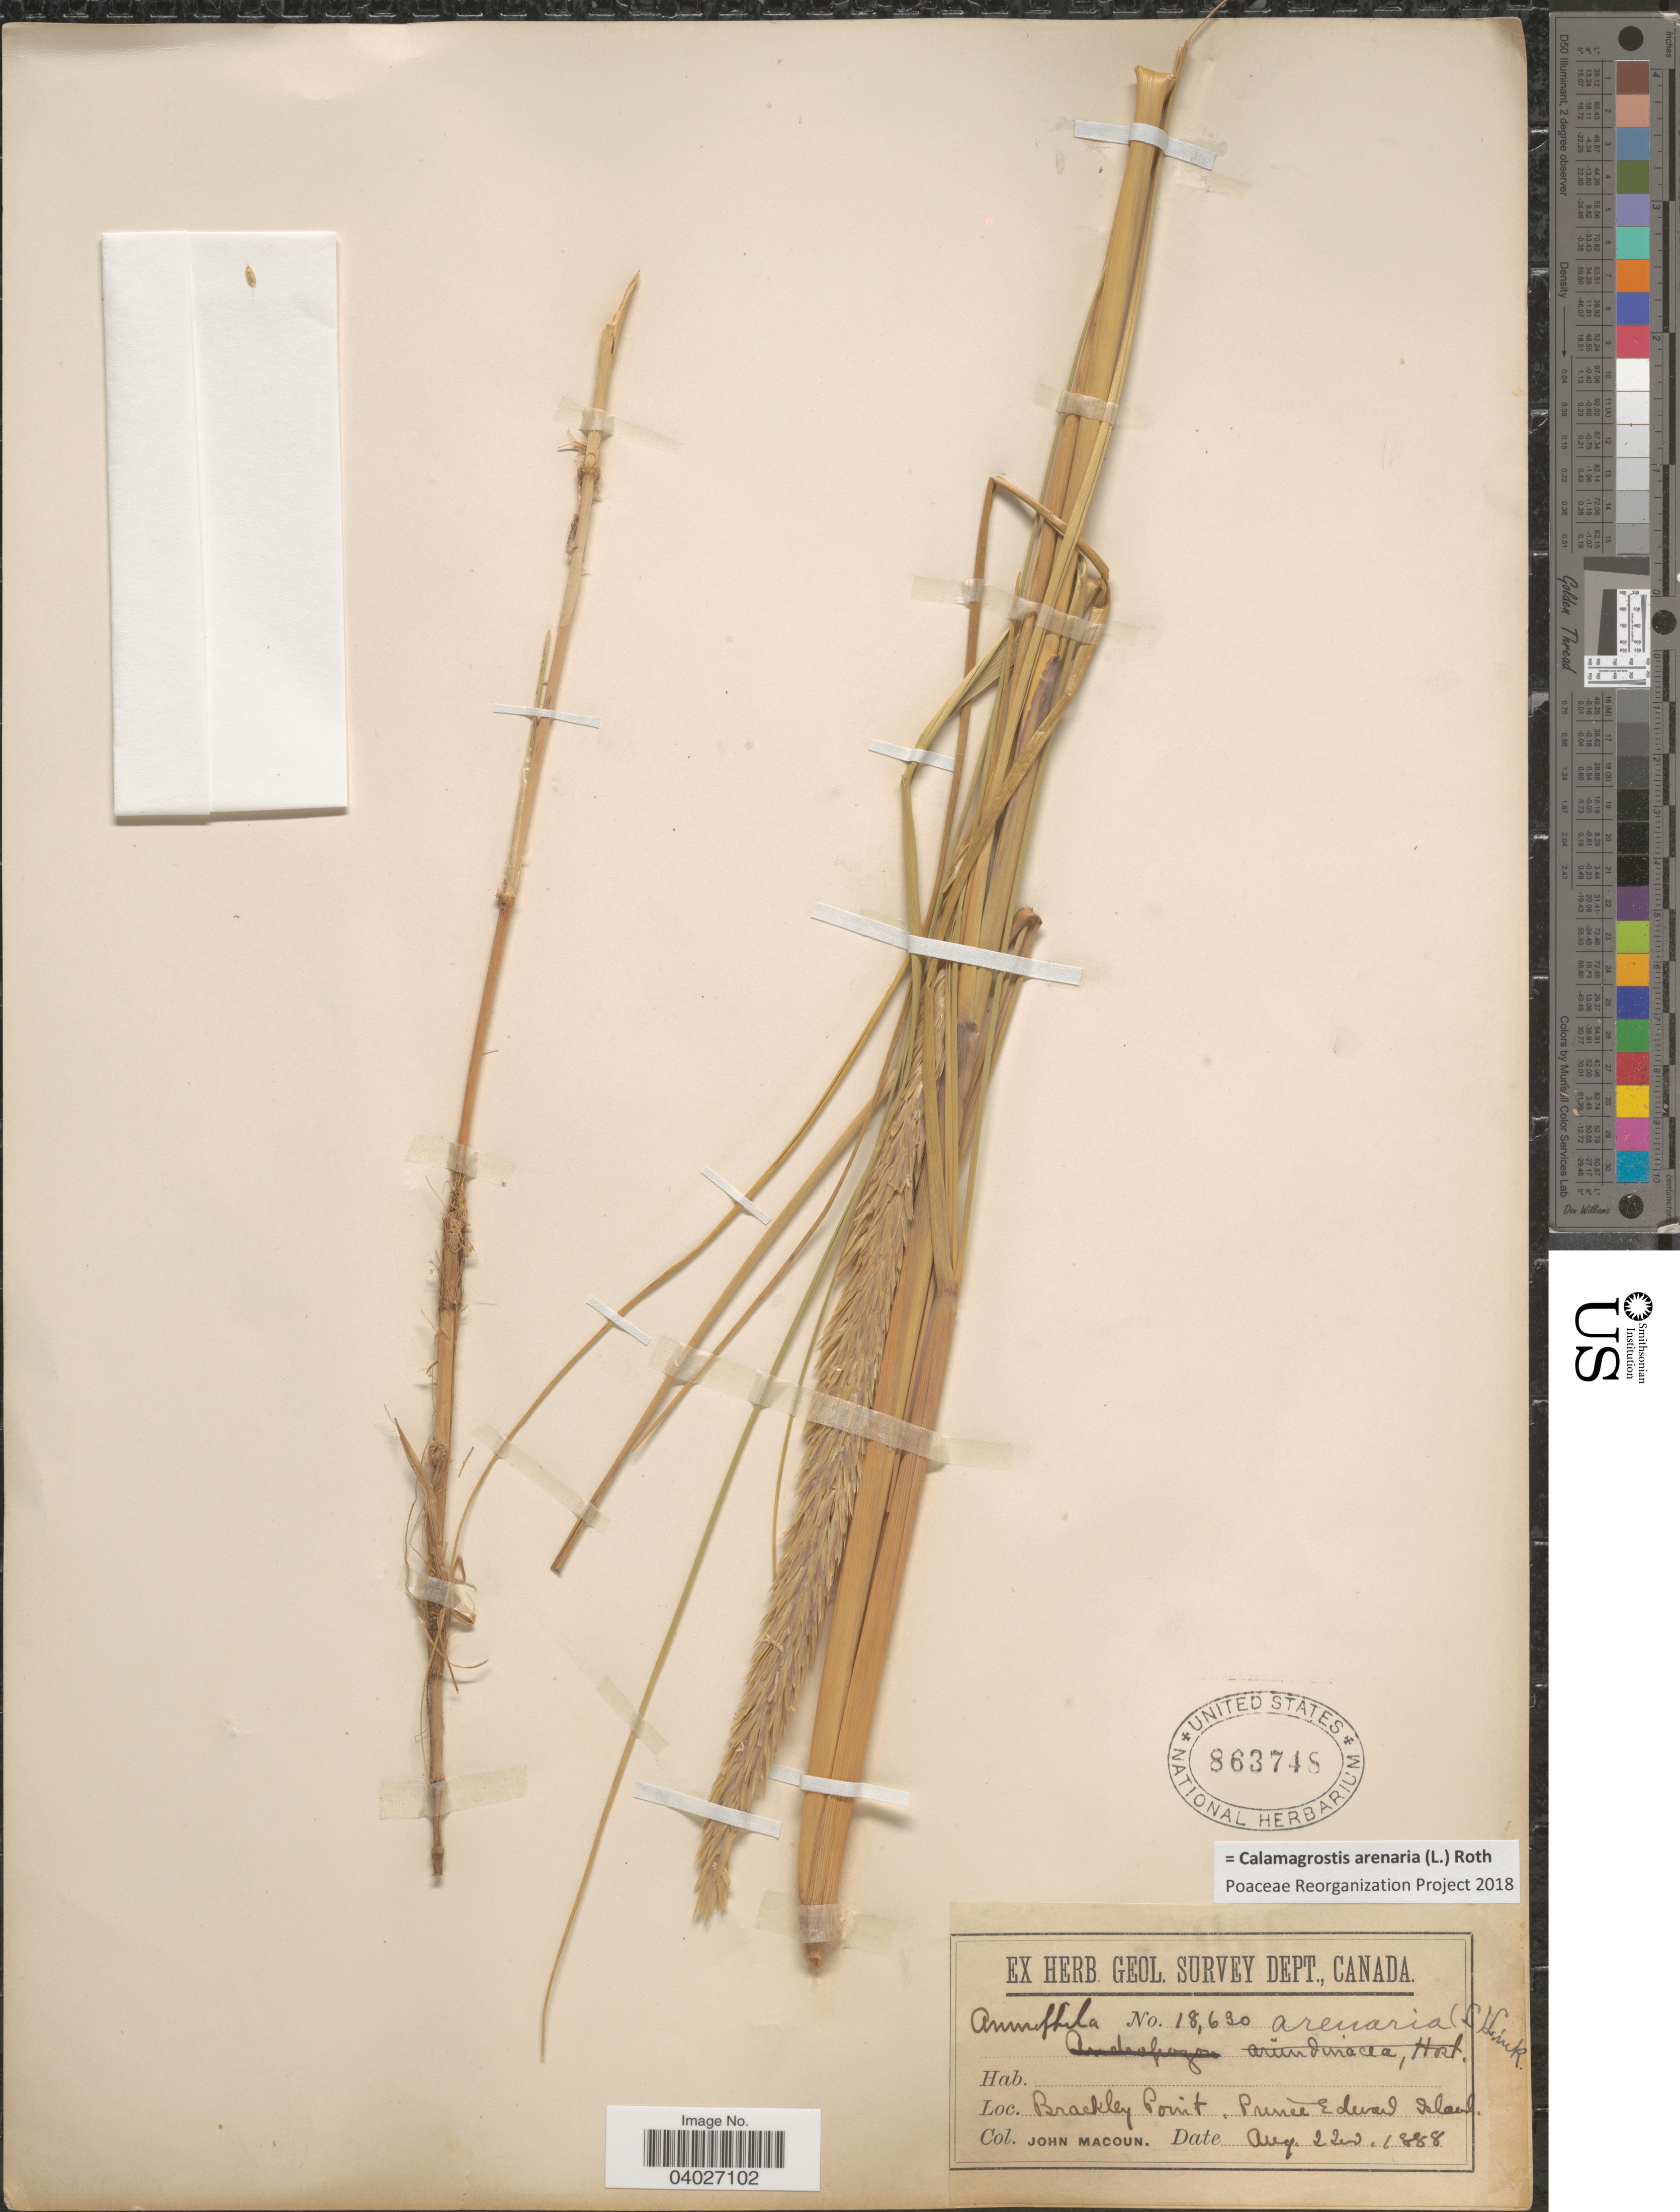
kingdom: Plantae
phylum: Tracheophyta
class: Liliopsida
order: Poales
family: Poaceae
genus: Calamagrostis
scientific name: Calamagrostis arenaria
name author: (L.) Roth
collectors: J. Macoun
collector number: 18630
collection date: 1888-08-22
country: Canada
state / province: Prince Edward Island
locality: Bradley Point.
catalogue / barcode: US 863748